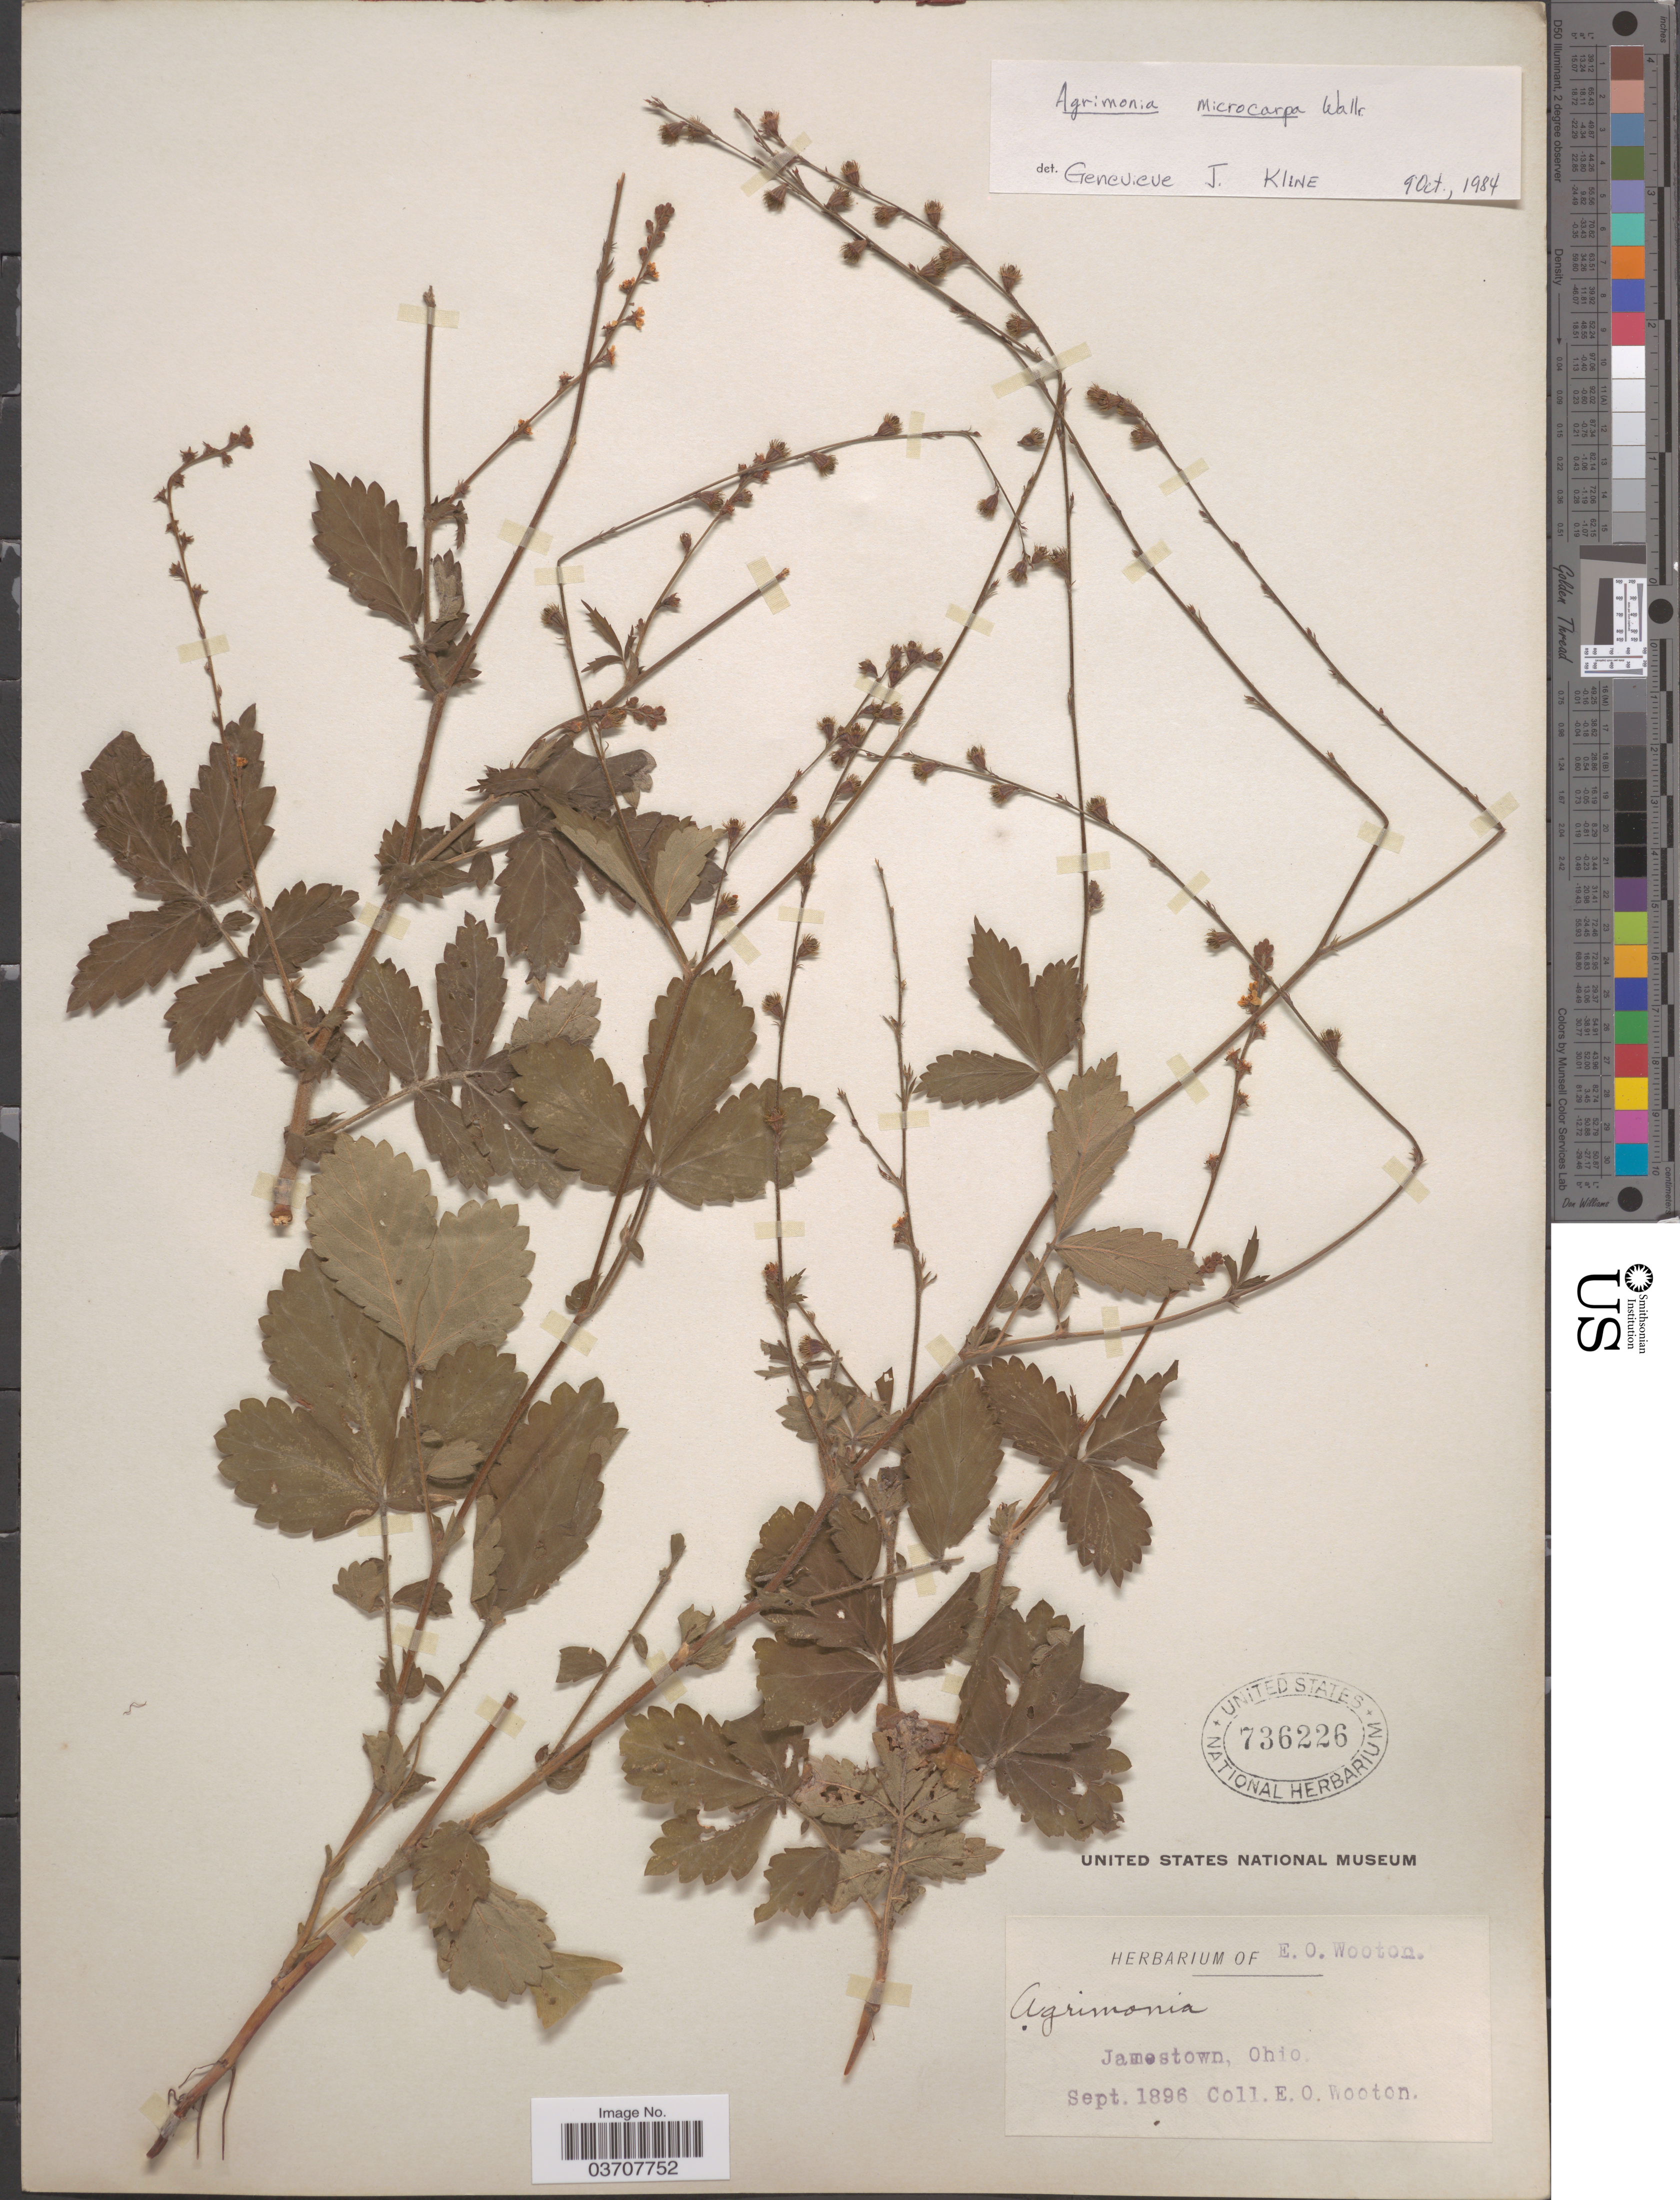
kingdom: Plantae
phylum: Tracheophyta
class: Magnoliopsida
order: Rosales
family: Rosaceae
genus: Agrimonia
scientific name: Agrimonia microcarpa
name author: Wallr.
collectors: E. O. Wooton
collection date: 1896-09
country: United States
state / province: Ohio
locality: Jamestown.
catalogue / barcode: US 736226